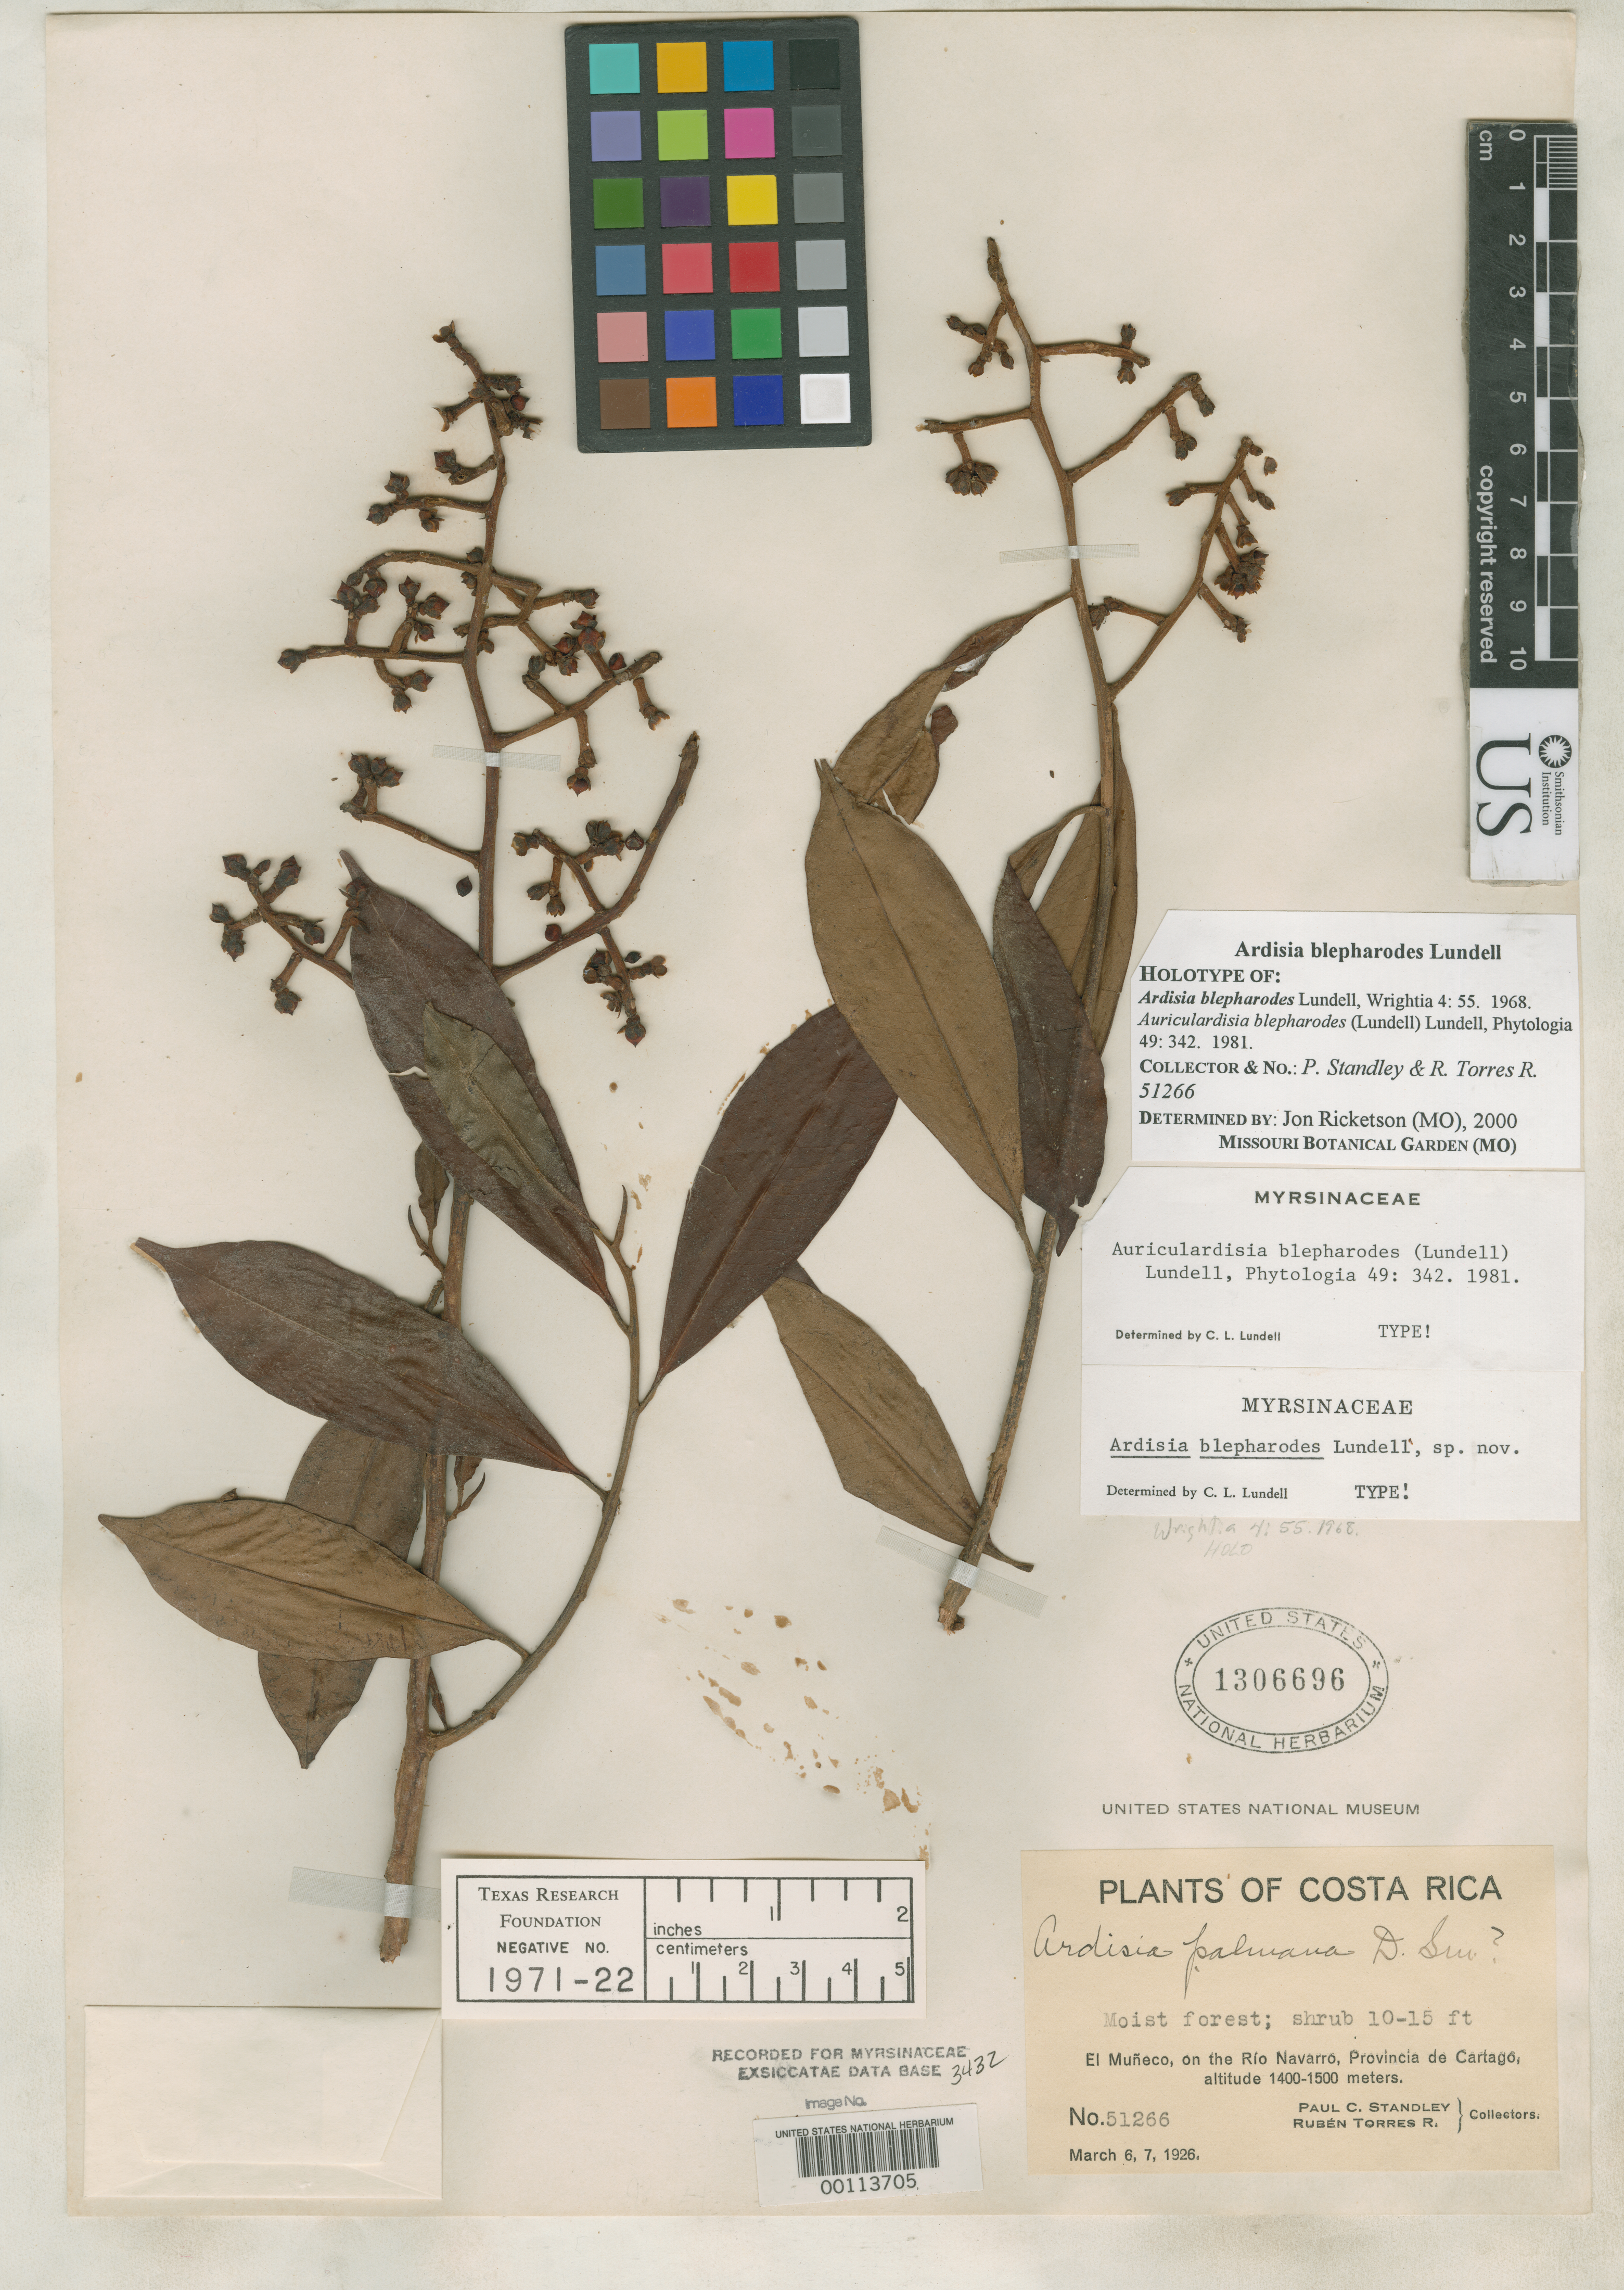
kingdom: Plantae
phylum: Tracheophyta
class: Magnoliopsida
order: Ericales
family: Primulaceae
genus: Ardisia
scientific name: Ardisia blepharodes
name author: Lundell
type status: Holotype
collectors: P. C. Standley & R. Torres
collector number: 51266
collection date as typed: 06 Mar 1926 to 07 Mar 1926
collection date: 1926-03-06/1926-03-07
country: Costa Rica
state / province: Cartago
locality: El Muneco, on Rio Navarro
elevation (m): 400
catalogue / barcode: US 1306696